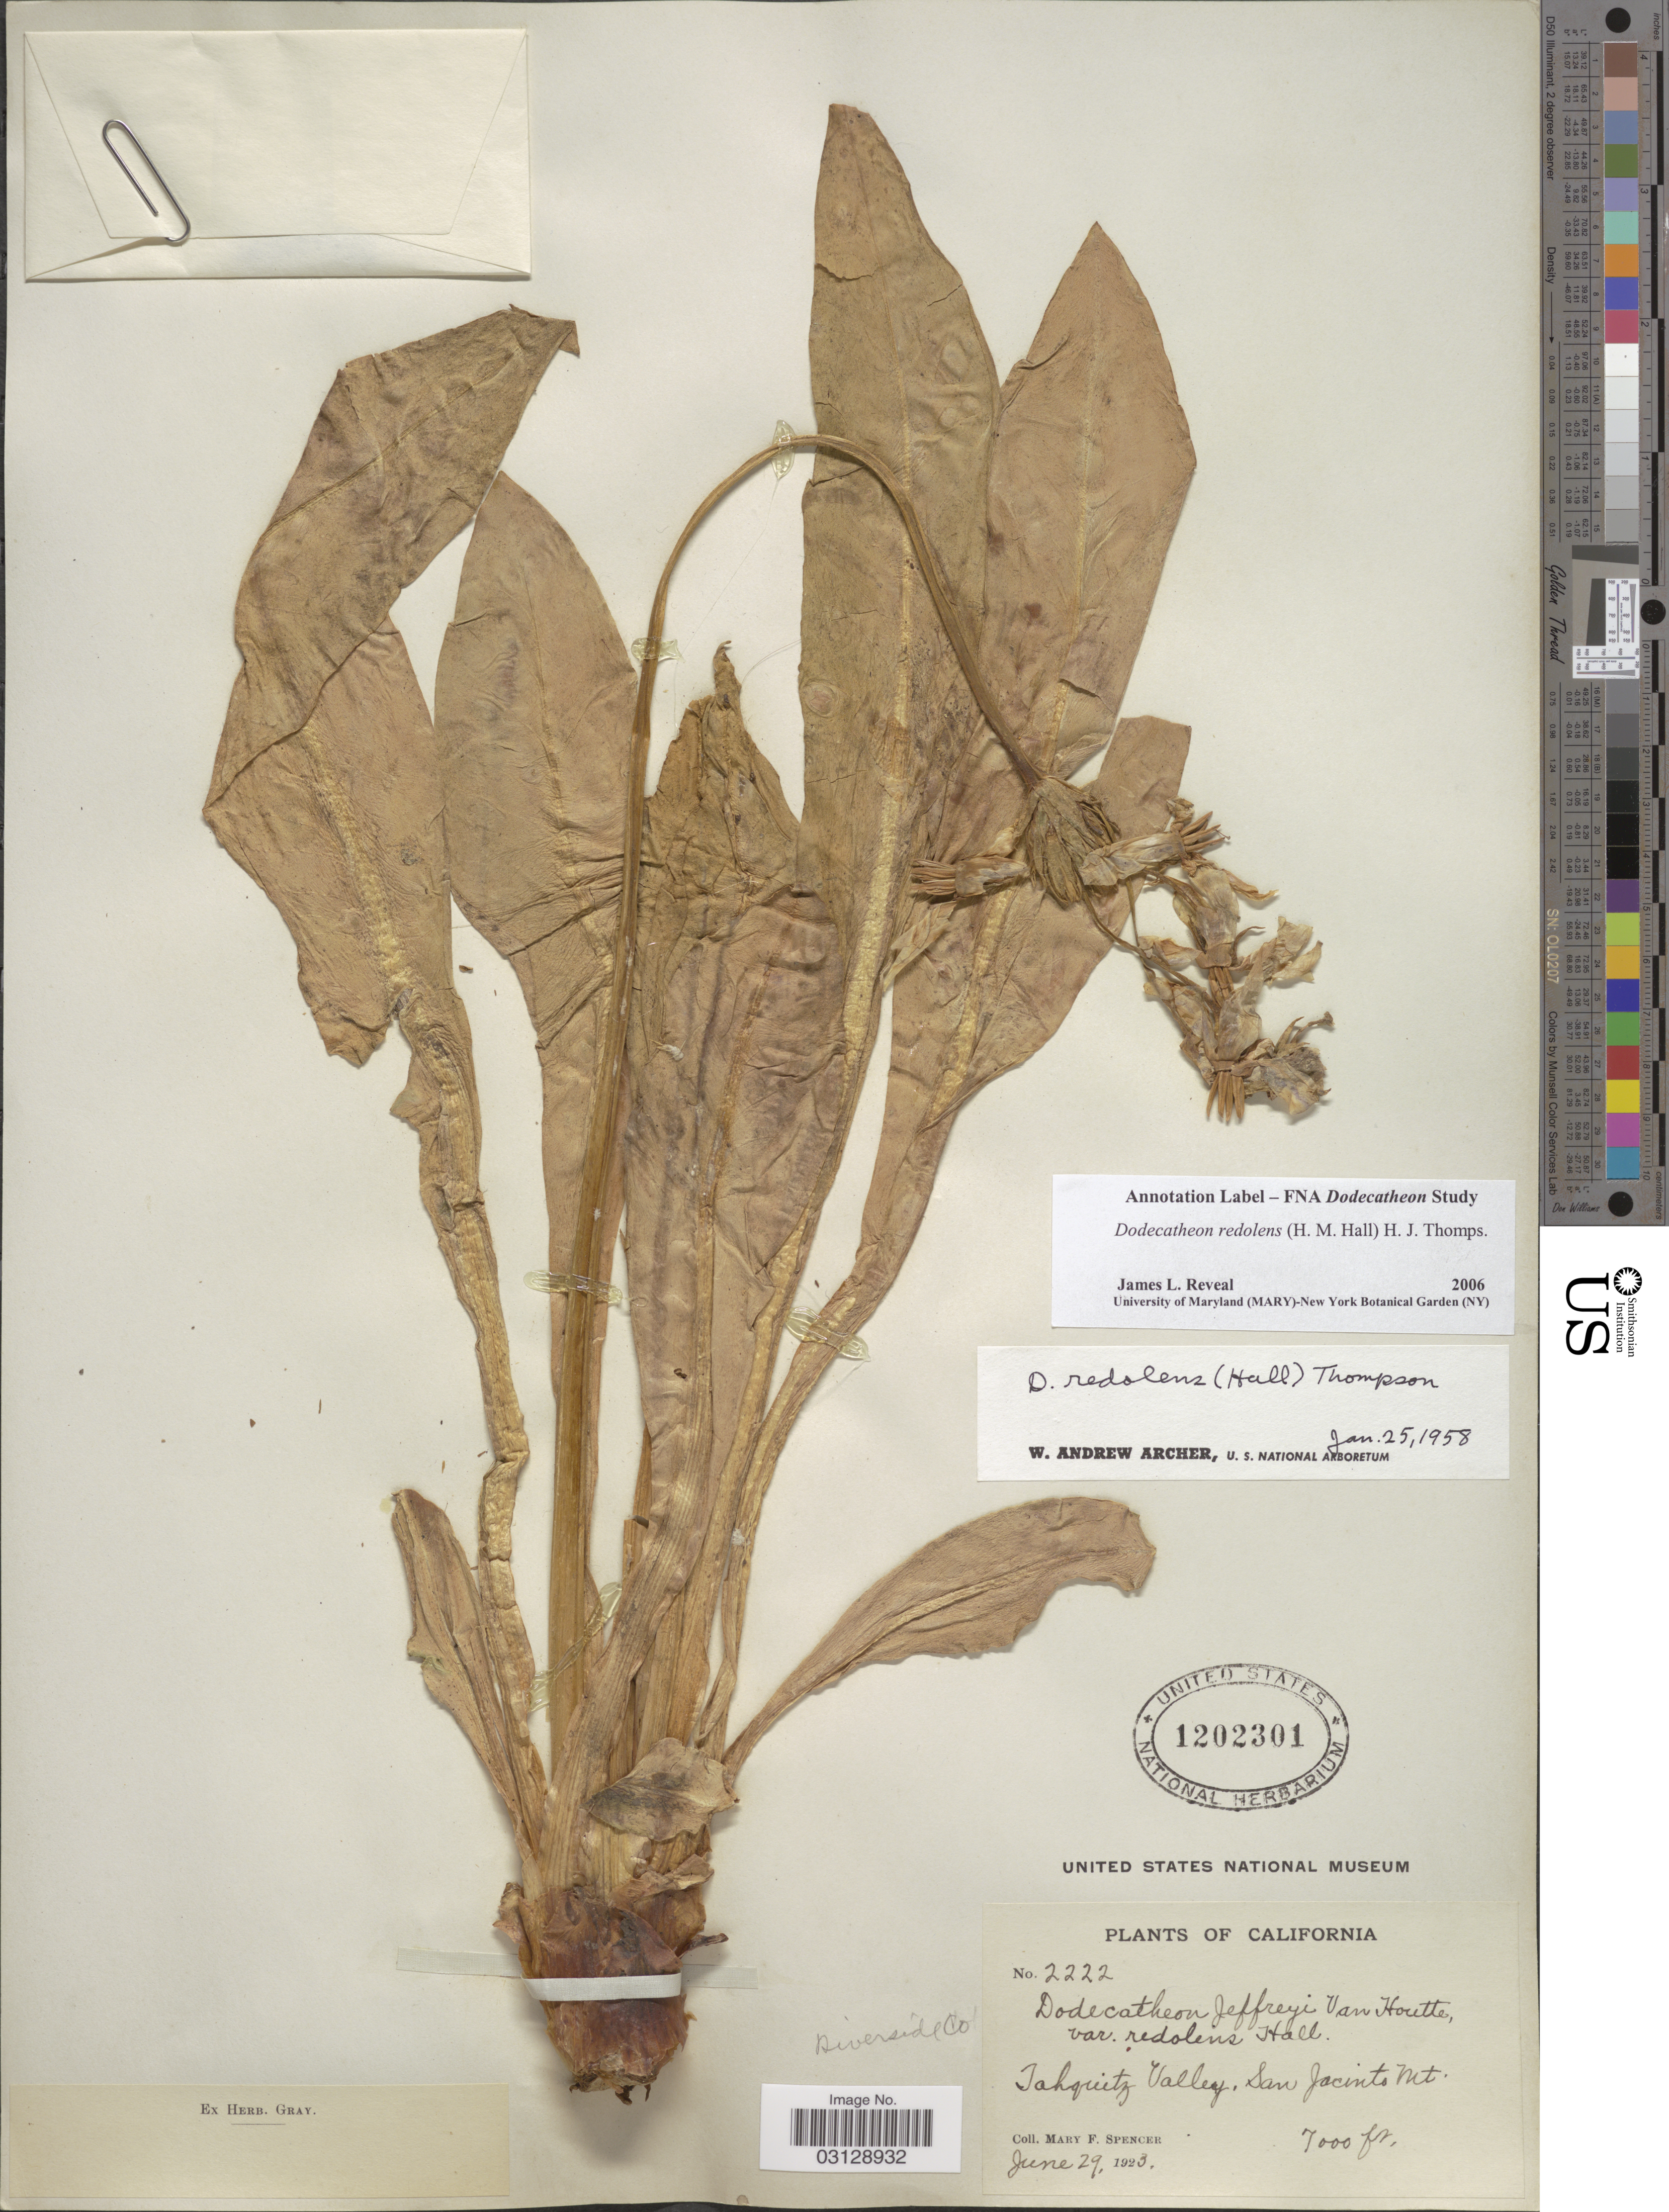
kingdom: Plantae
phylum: Tracheophyta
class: Magnoliopsida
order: Ericales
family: Primulaceae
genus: Dodecatheon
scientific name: Dodecatheon redolens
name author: (H.M. Hall) H.J. Thomps.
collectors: M. Spencer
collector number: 2222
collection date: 1923-06-29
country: United States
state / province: California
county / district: Riverside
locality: Riverside Co. Tahquitz Valley, San Jacinto Mt.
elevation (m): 2134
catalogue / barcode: US 1202301